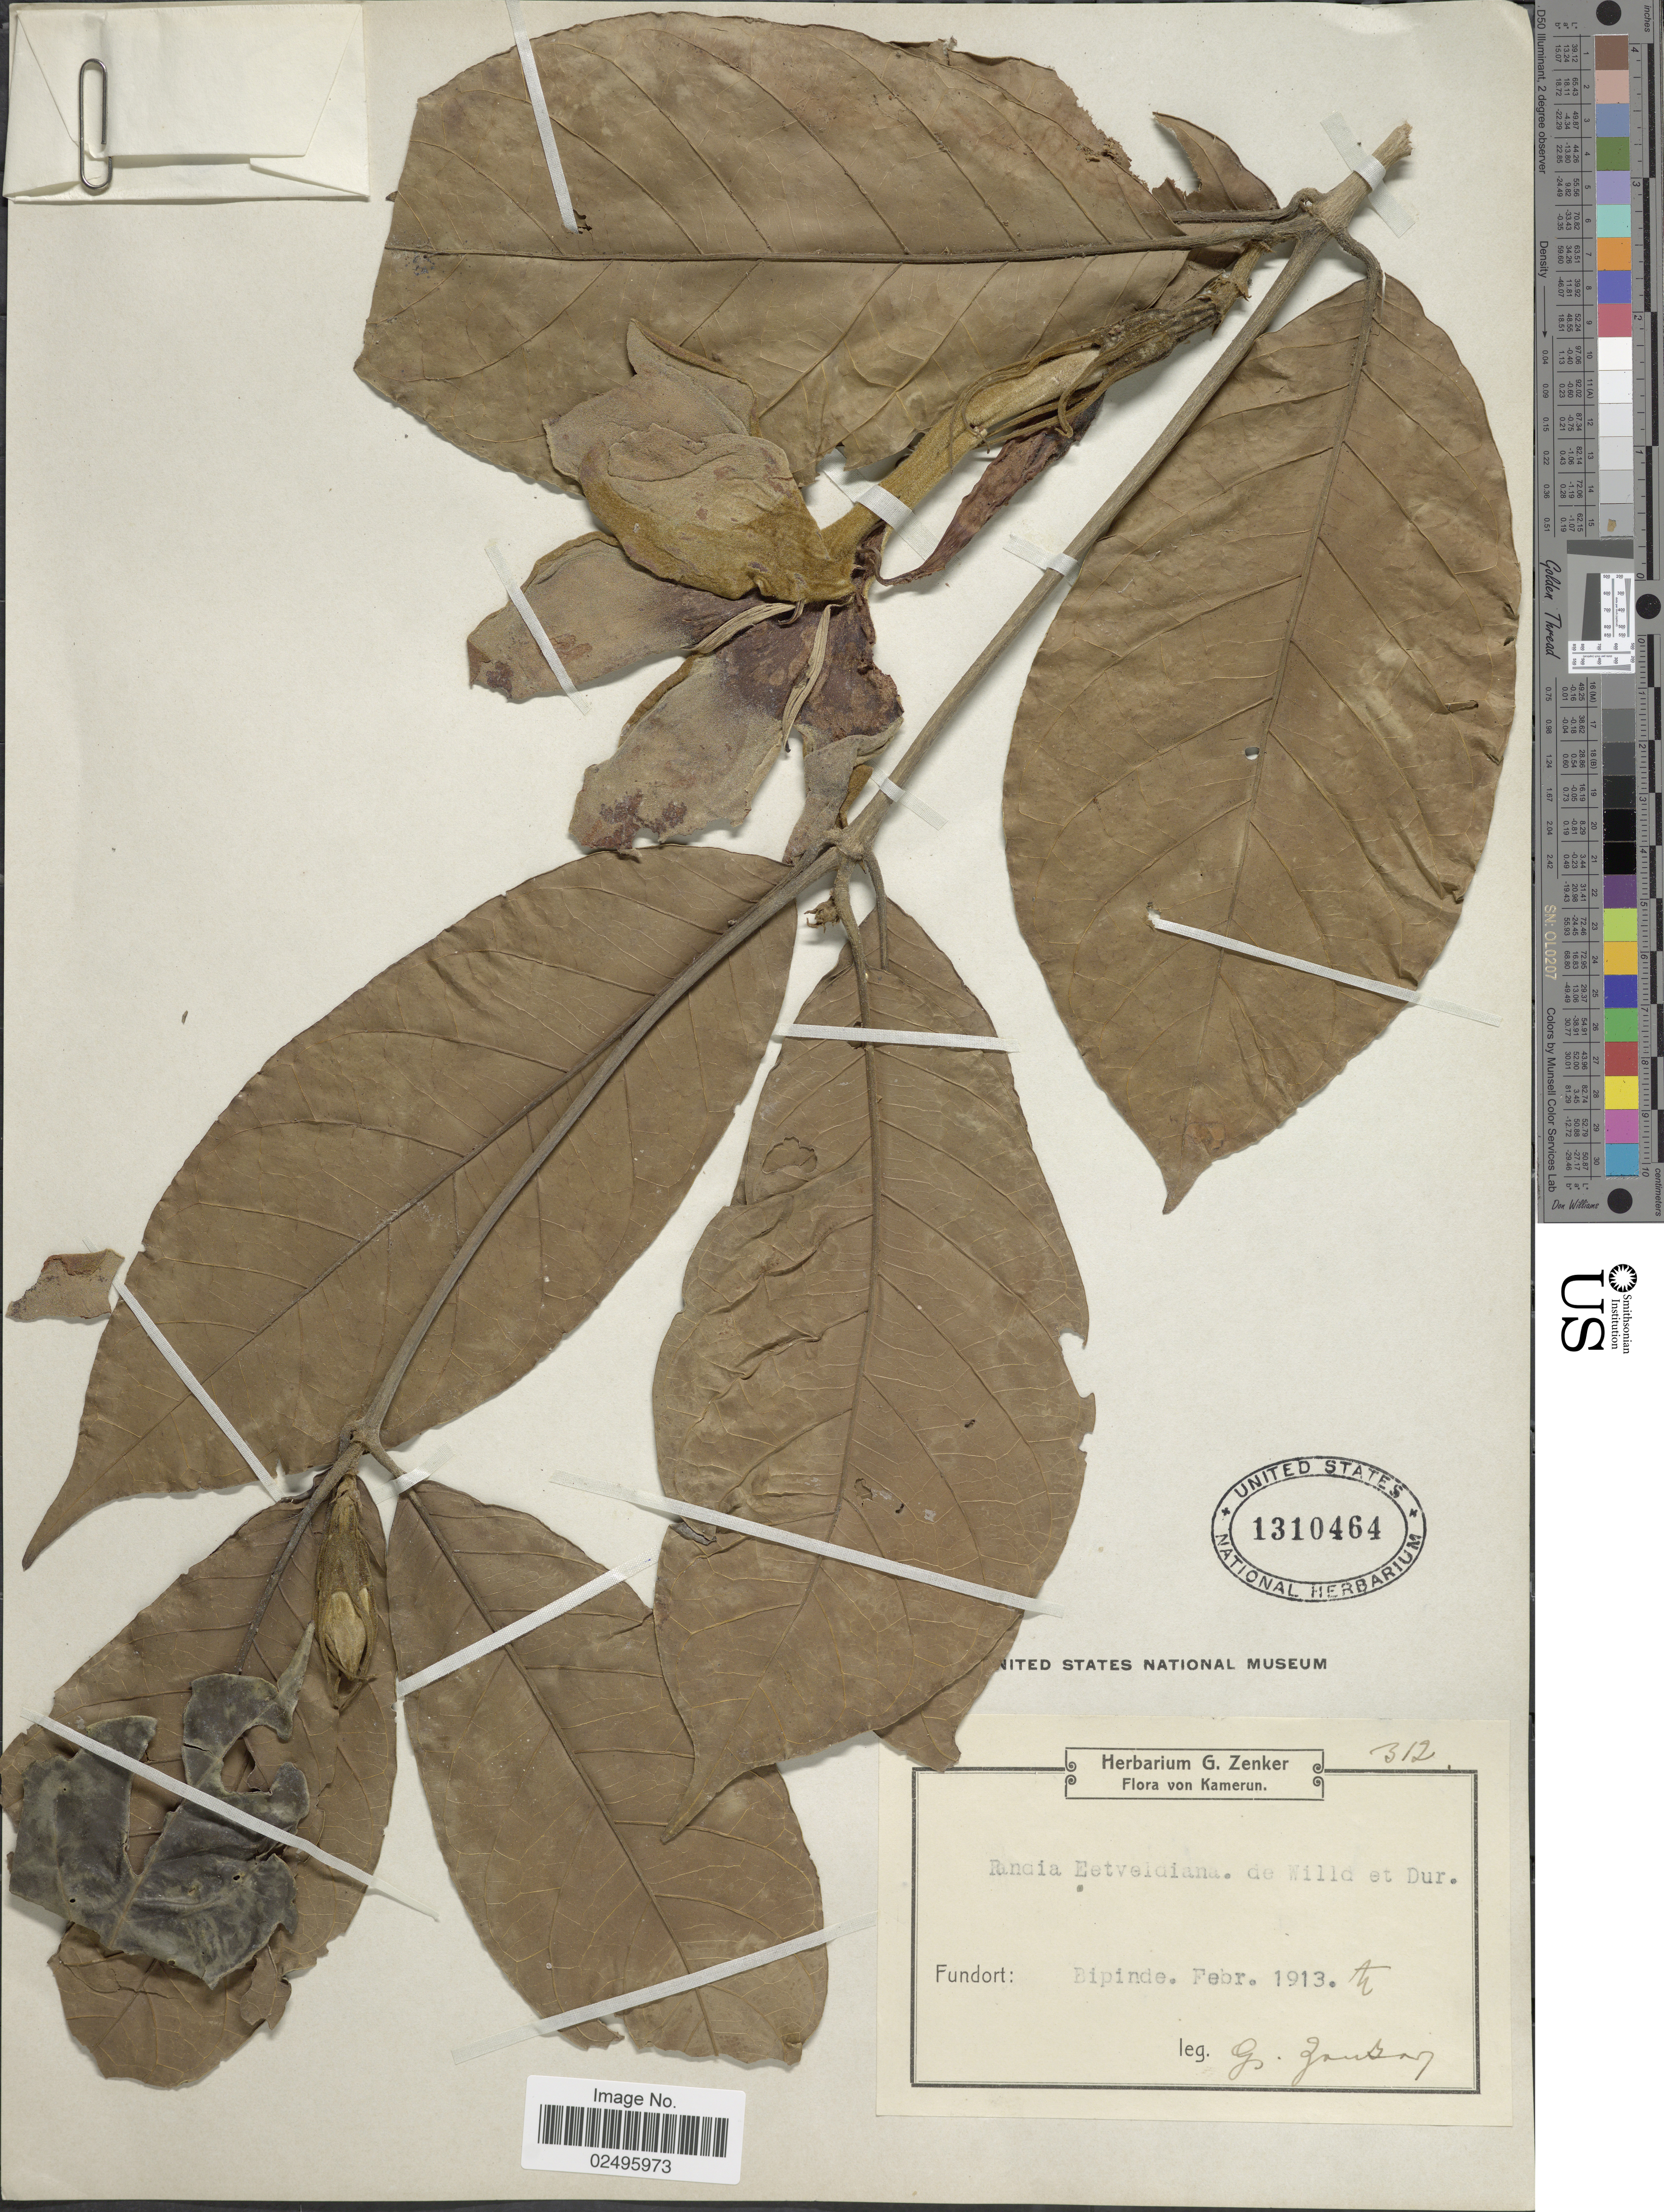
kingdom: Plantae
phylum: Tracheophyta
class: Magnoliopsida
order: Gentianales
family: Rubiaceae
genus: Rothmannia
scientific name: Rothmannia whitfieldii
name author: (Lindl.) Dandy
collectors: G. A. Zenker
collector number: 312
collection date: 1913-02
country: Cameroon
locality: Kamerun. Bipinde.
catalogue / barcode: US 1310464